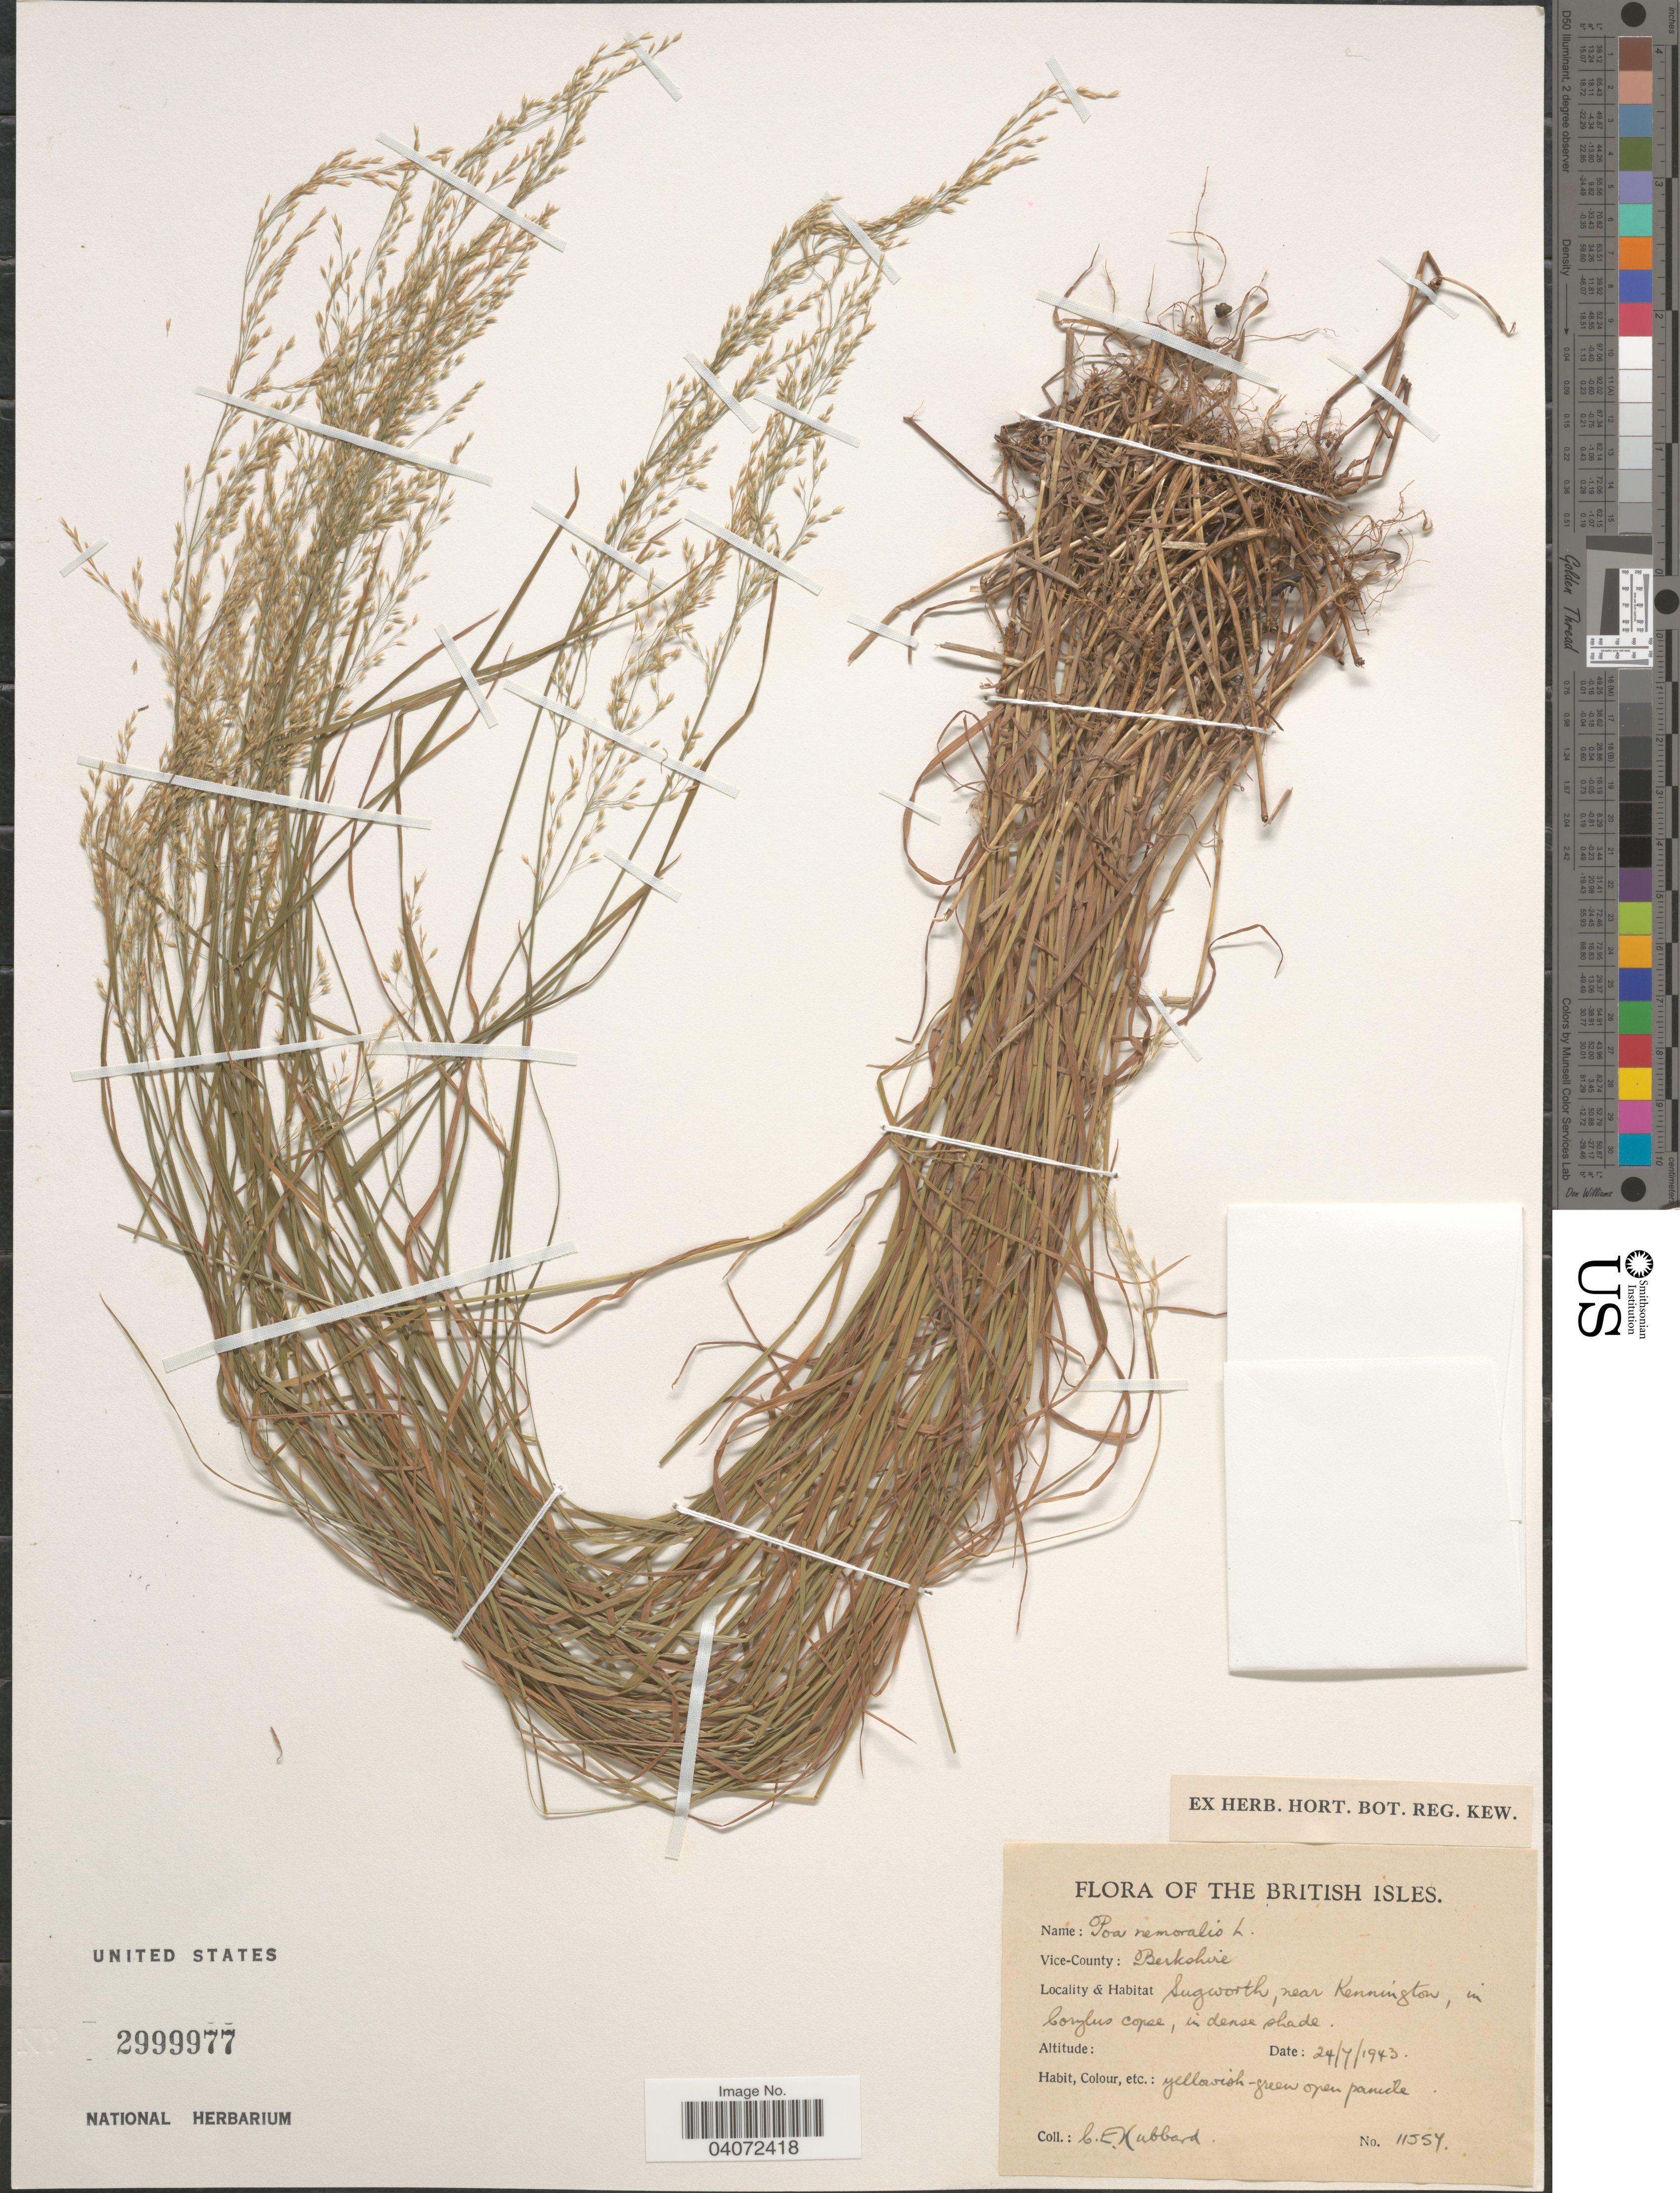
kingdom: Plantae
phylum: Tracheophyta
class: Liliopsida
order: Poales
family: Poaceae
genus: Poa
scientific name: Poa nemoralis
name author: L.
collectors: C. E. Hubbard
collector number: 11554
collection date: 1943-07-24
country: United Kingdom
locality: The British Isles. Vice-County: Berkshire. Sugworth, near Kennington.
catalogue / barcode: US 2999977